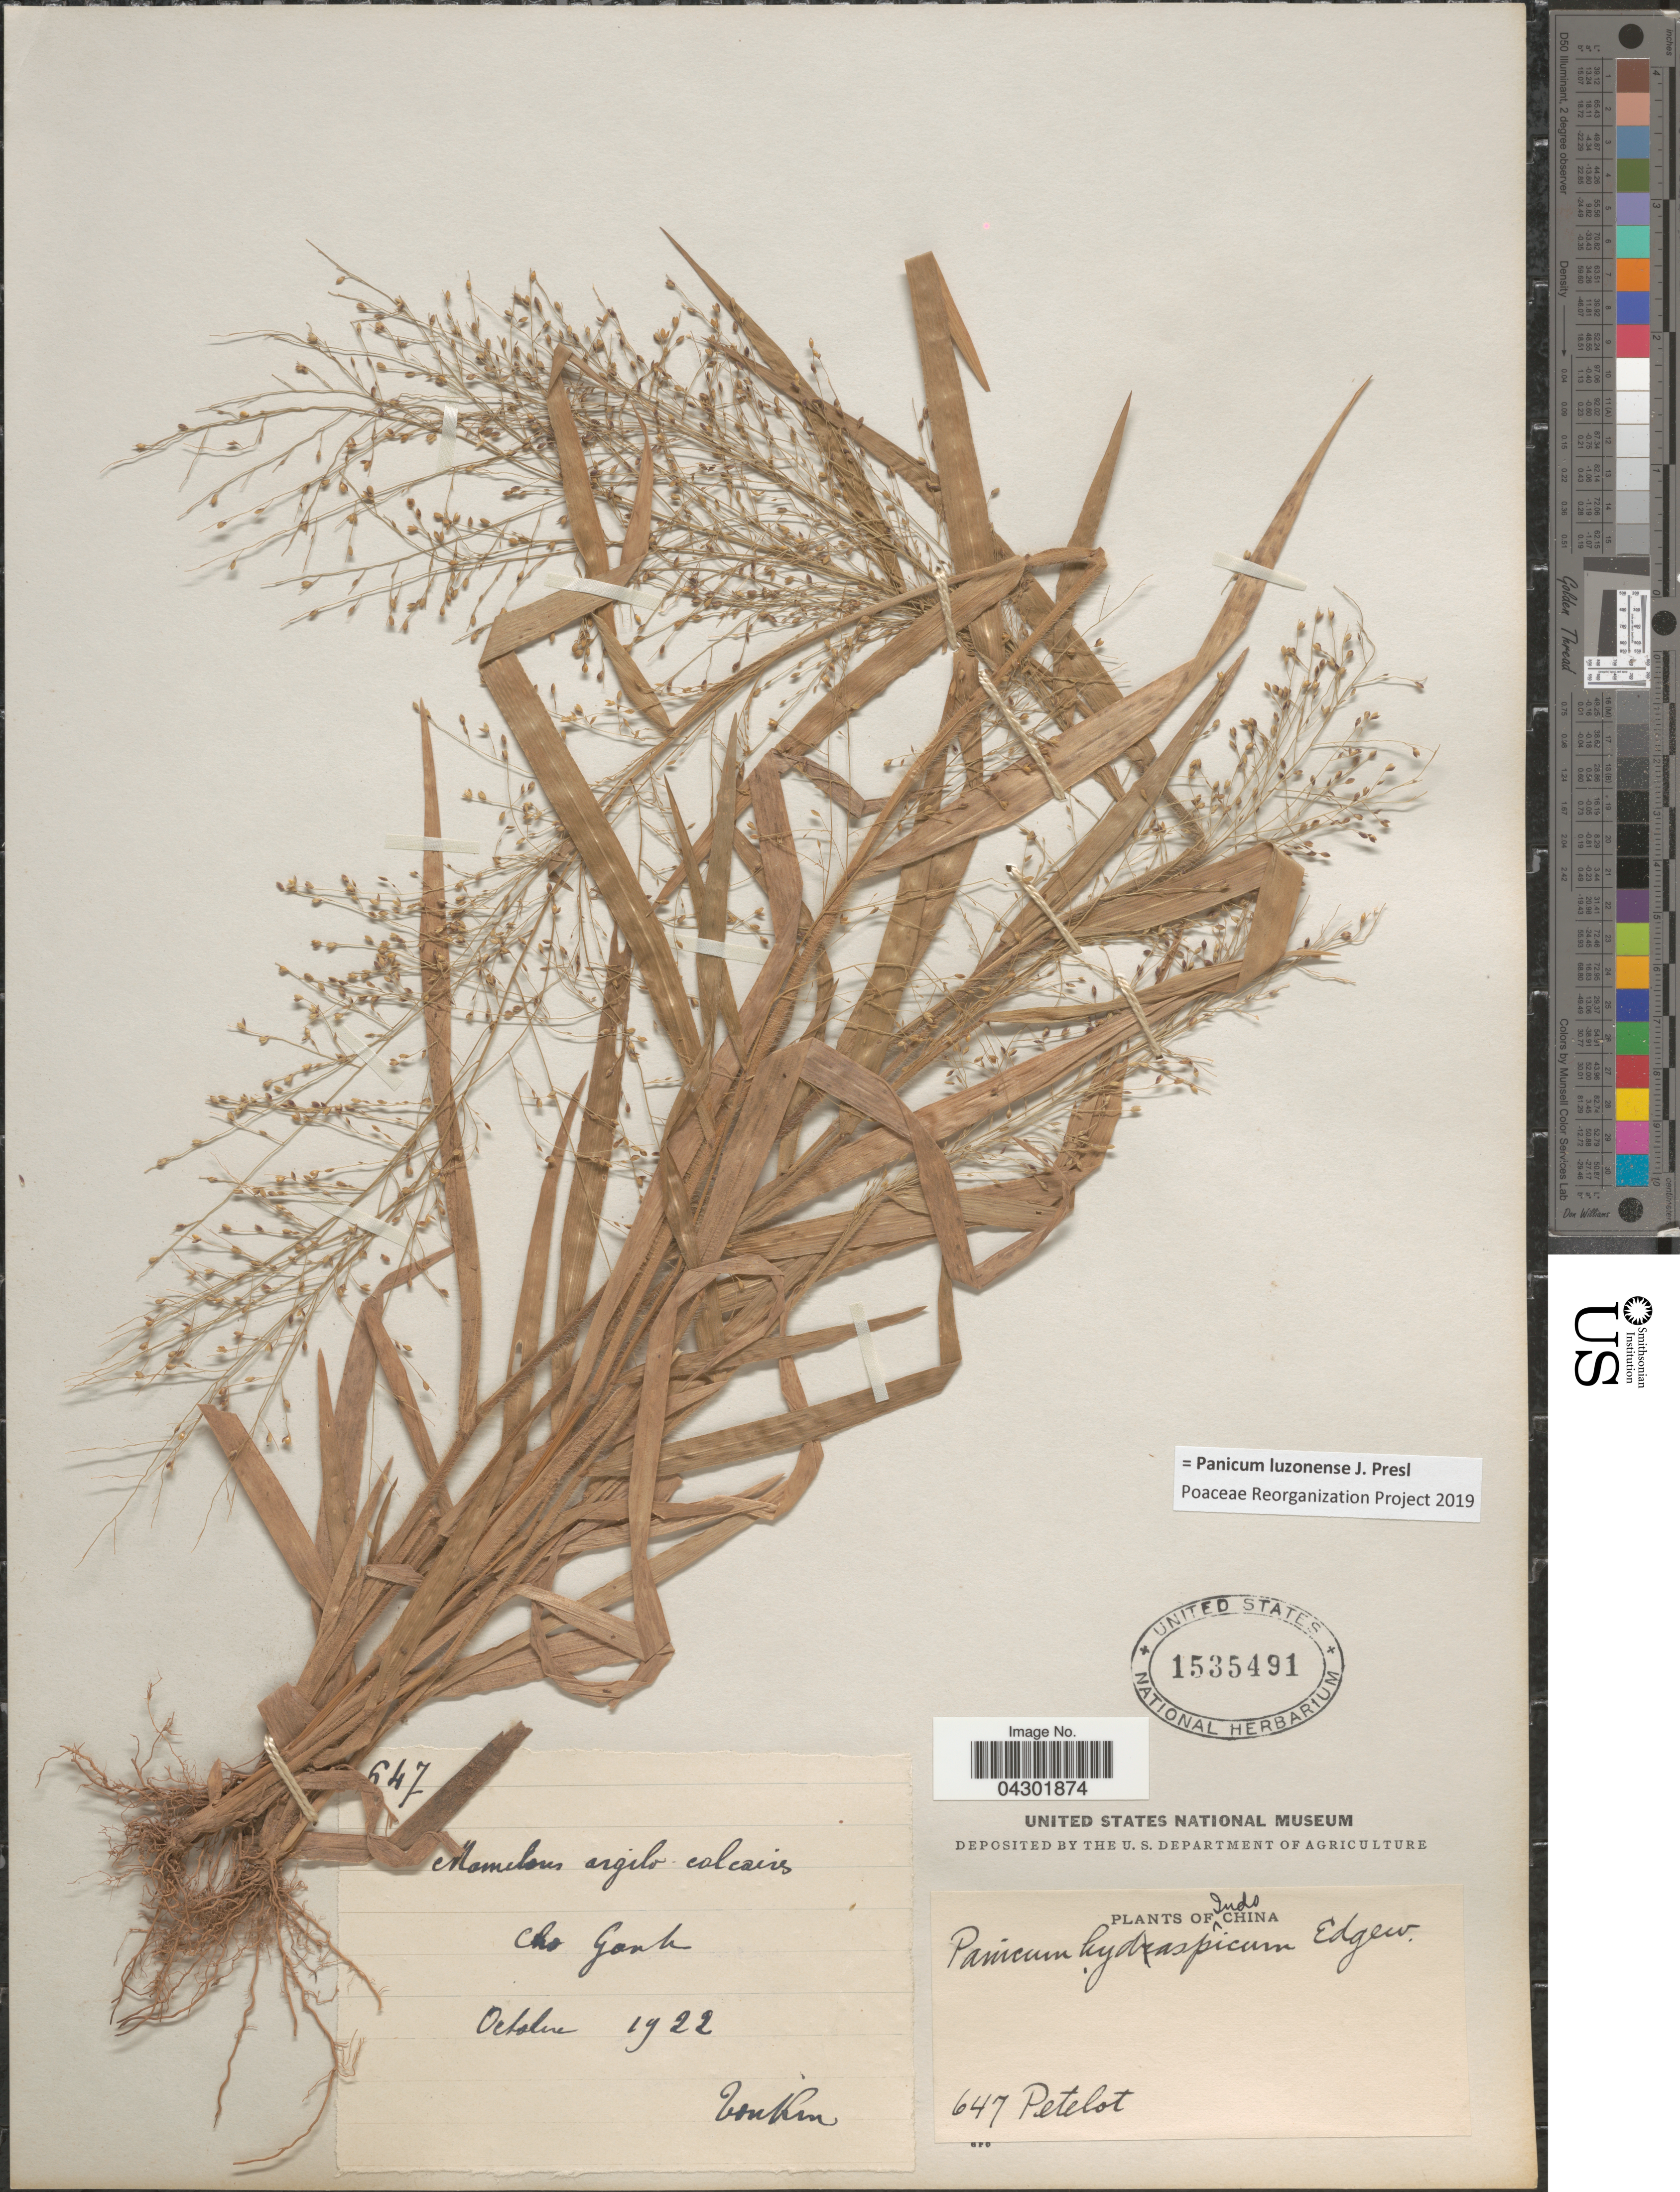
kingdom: Plantae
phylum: Tracheophyta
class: Liliopsida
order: Poales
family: Poaceae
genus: Panicum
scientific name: Panicum luzonense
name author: J. Presl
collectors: Pételot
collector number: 647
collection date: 1922-10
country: Vietnam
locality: Mamelous argilo calcaires. Cho Ganh.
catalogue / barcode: US 1535491